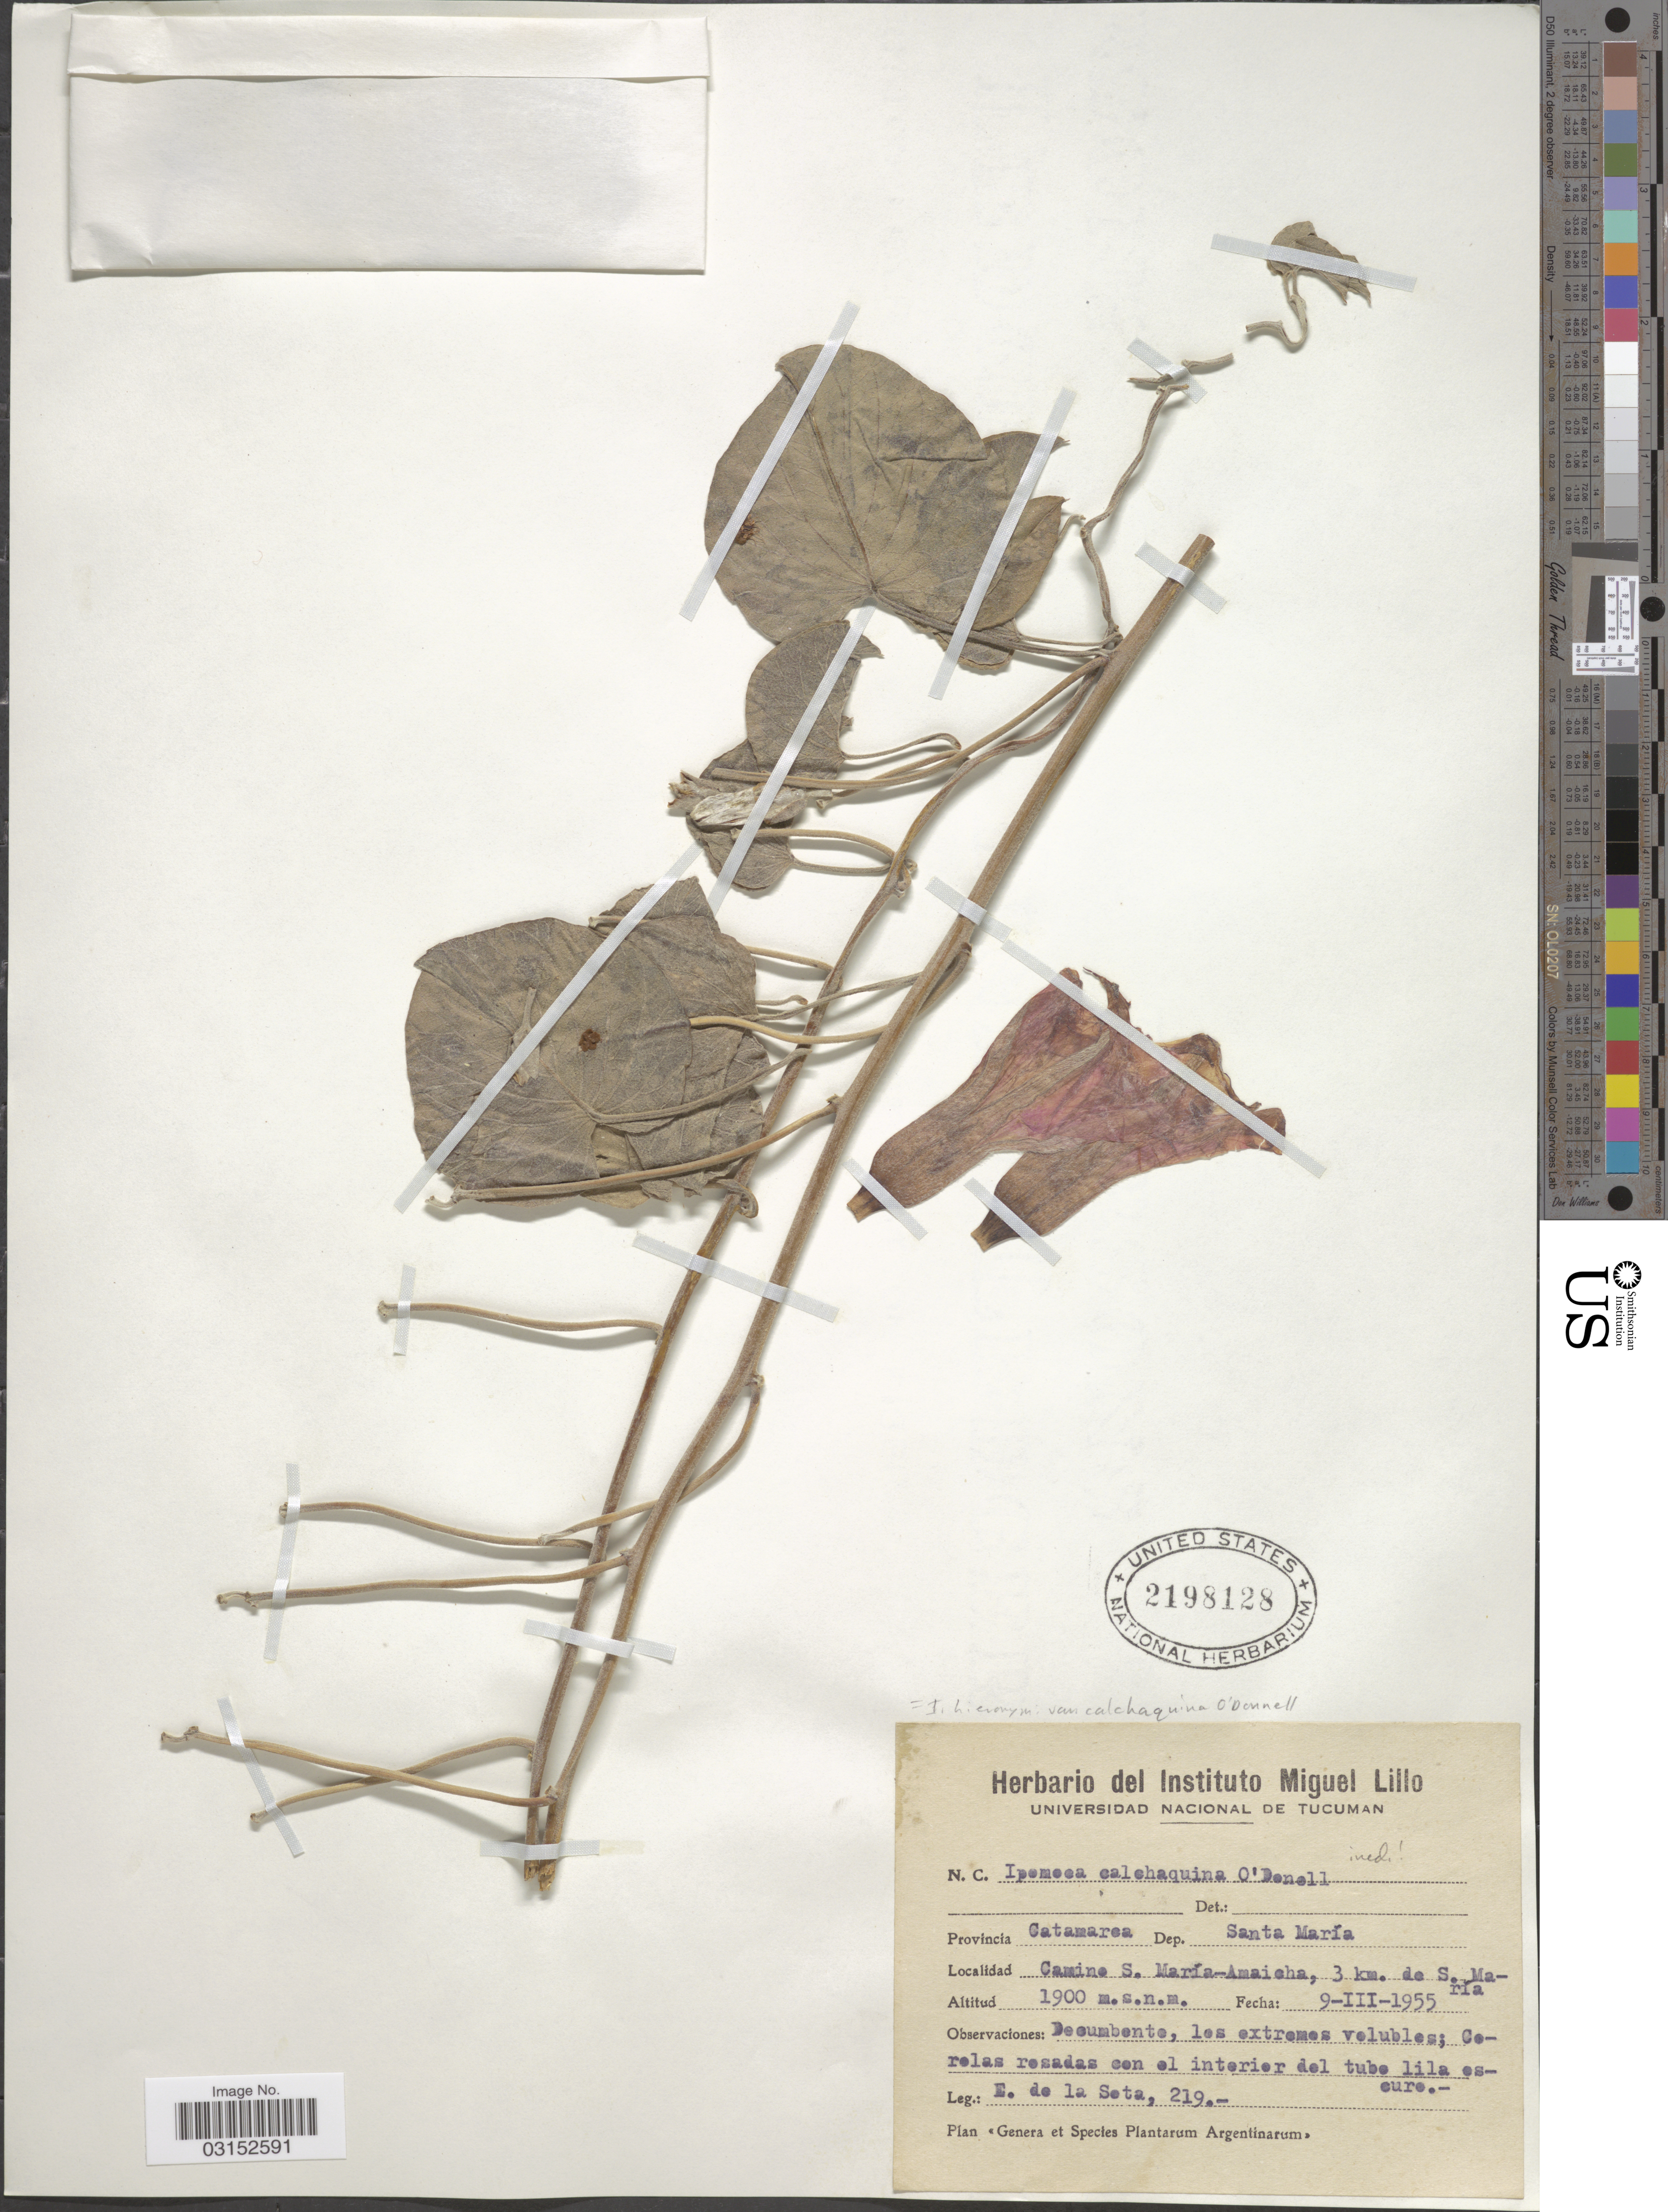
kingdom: Plantae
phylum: Tracheophyta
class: Magnoliopsida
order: Solanales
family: Convolvulaceae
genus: Ipomoea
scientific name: Ipomoea hieronymi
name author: (Kuntze) O'Donell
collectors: E. R. de la Sota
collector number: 219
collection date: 1955-03-09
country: Argentina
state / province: Catamarca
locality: Dep. Santa María. Camino S. María-Amaicha, 3 km. de S. María.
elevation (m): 1900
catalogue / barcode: US 2198128